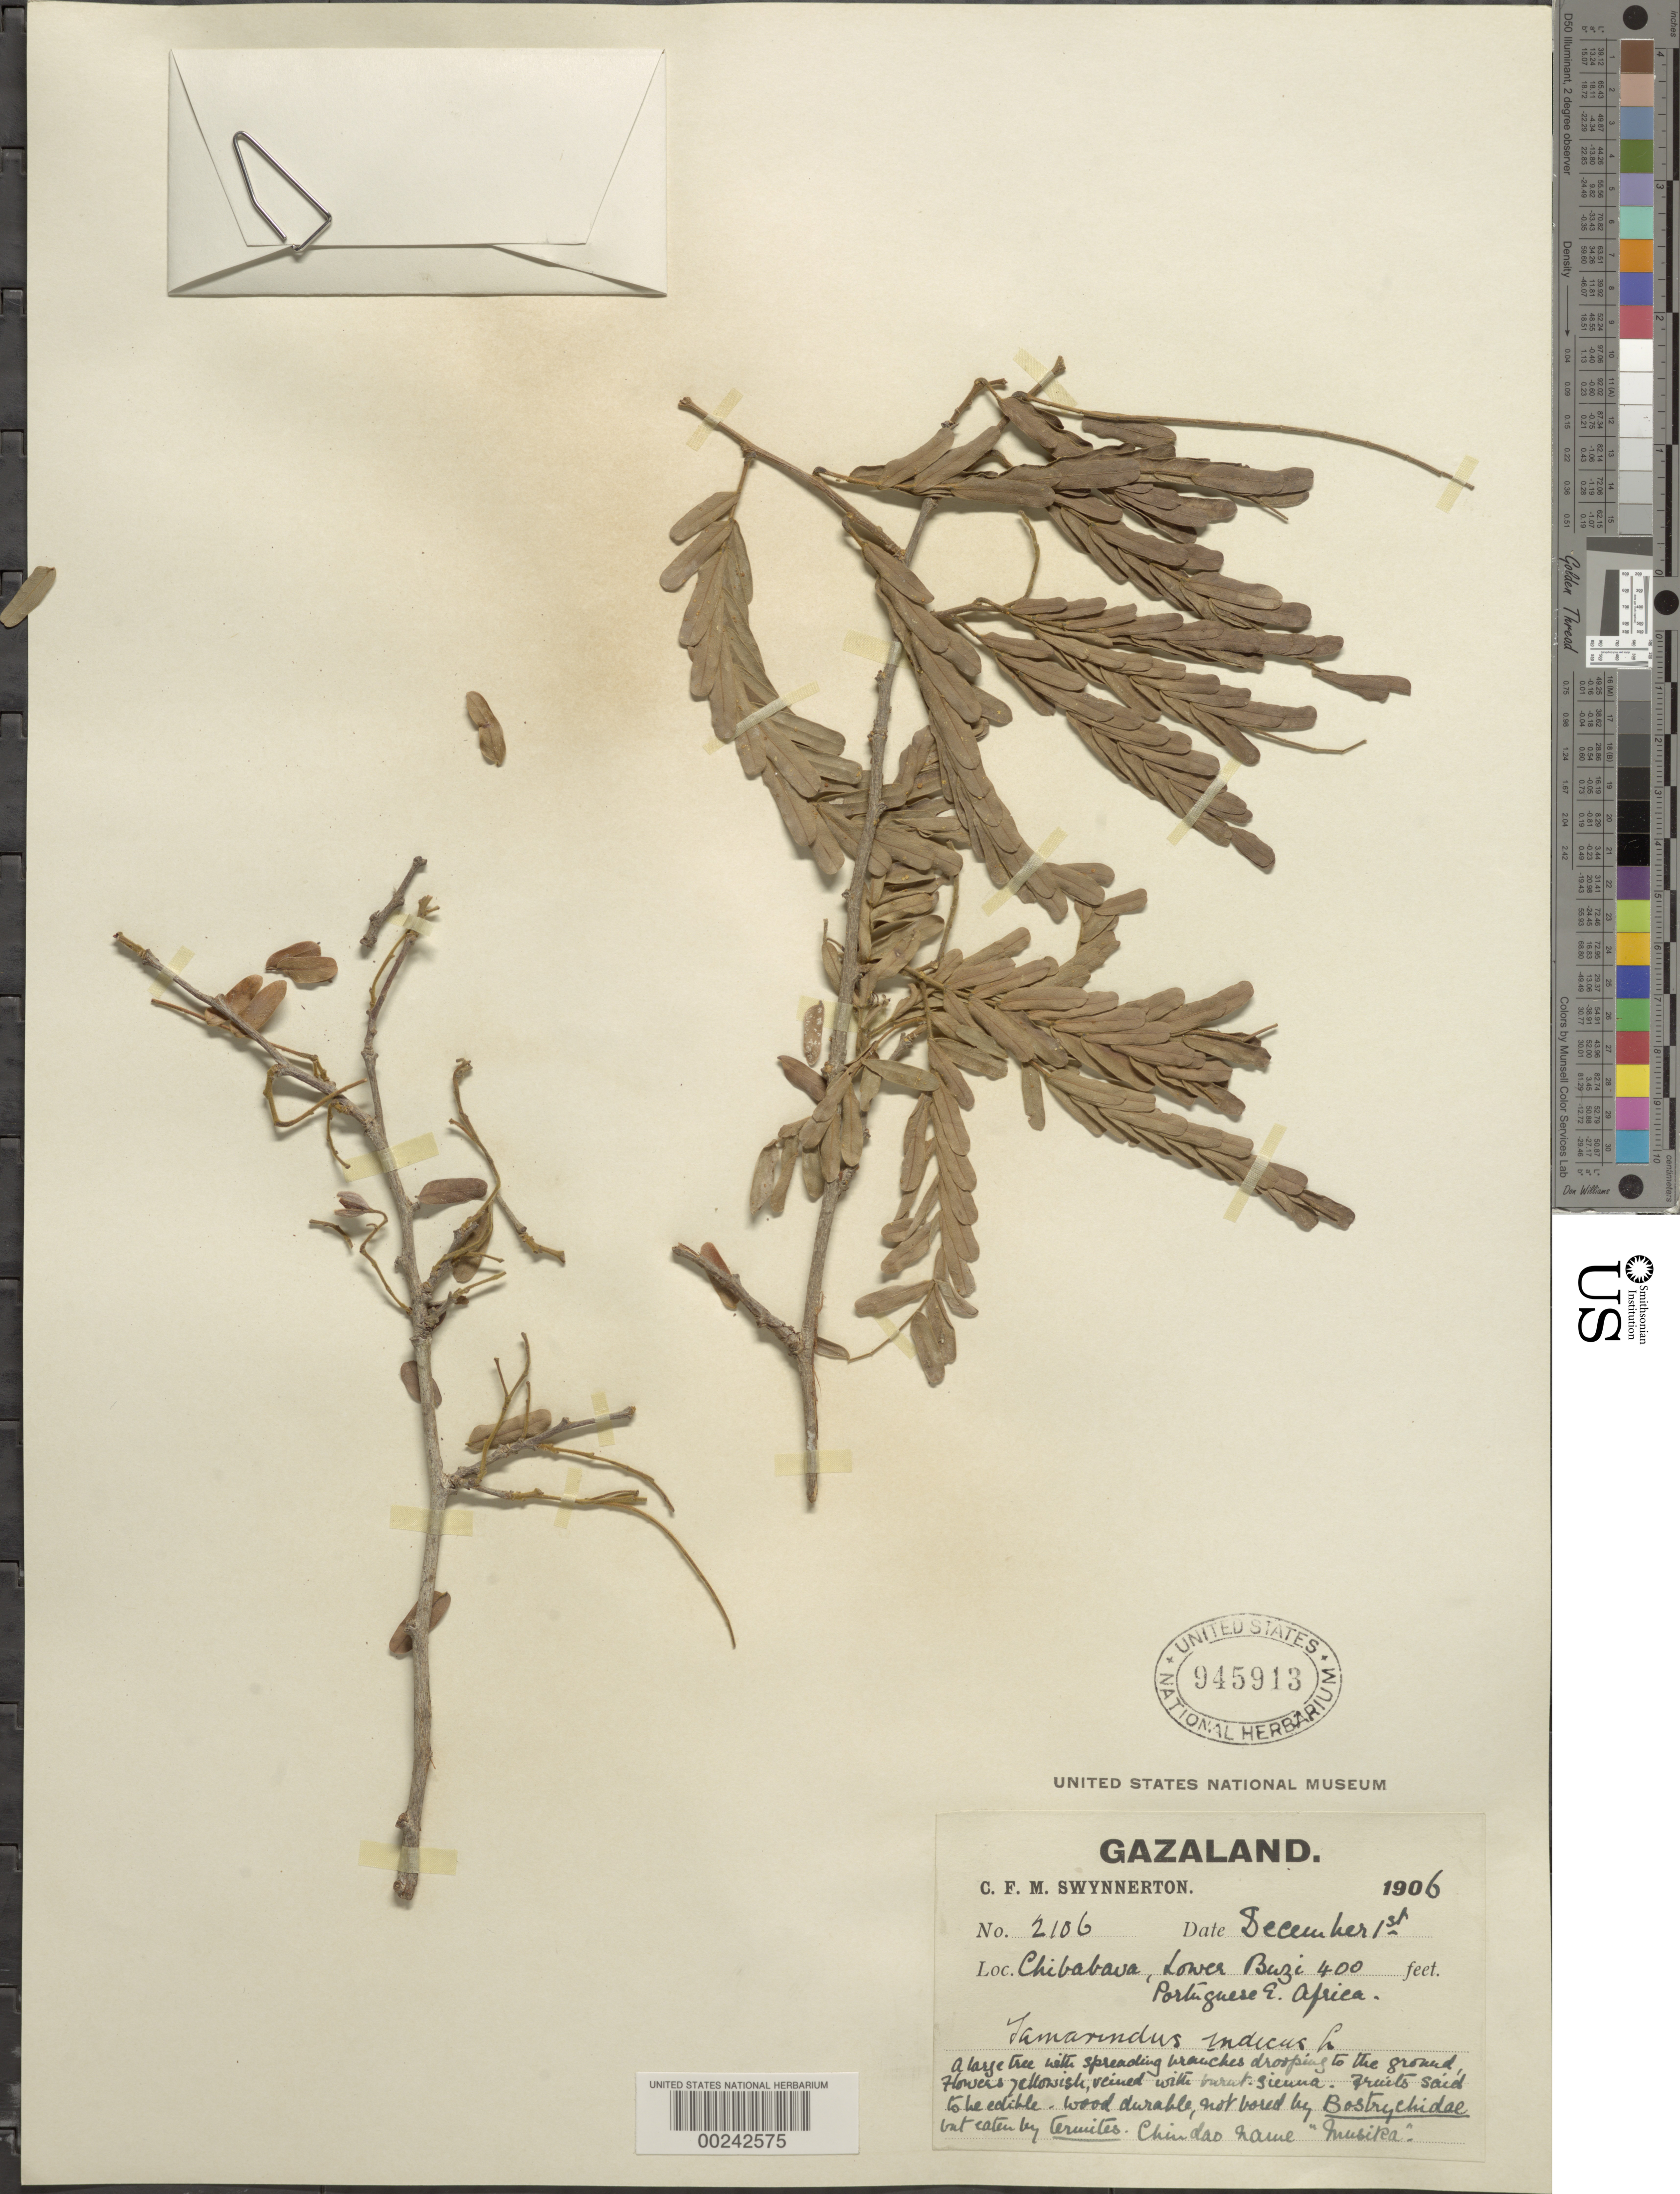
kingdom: Plantae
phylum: Tracheophyta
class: Magnoliopsida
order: Fabales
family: Fabaceae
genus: Tamarindus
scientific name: Tamarindus indica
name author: L.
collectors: C. F. Swynnerton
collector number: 2106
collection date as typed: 01 Dec 1906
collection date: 1906-12-01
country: Mozambique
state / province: Gaza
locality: Chibabava, lower buzi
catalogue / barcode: US 945913